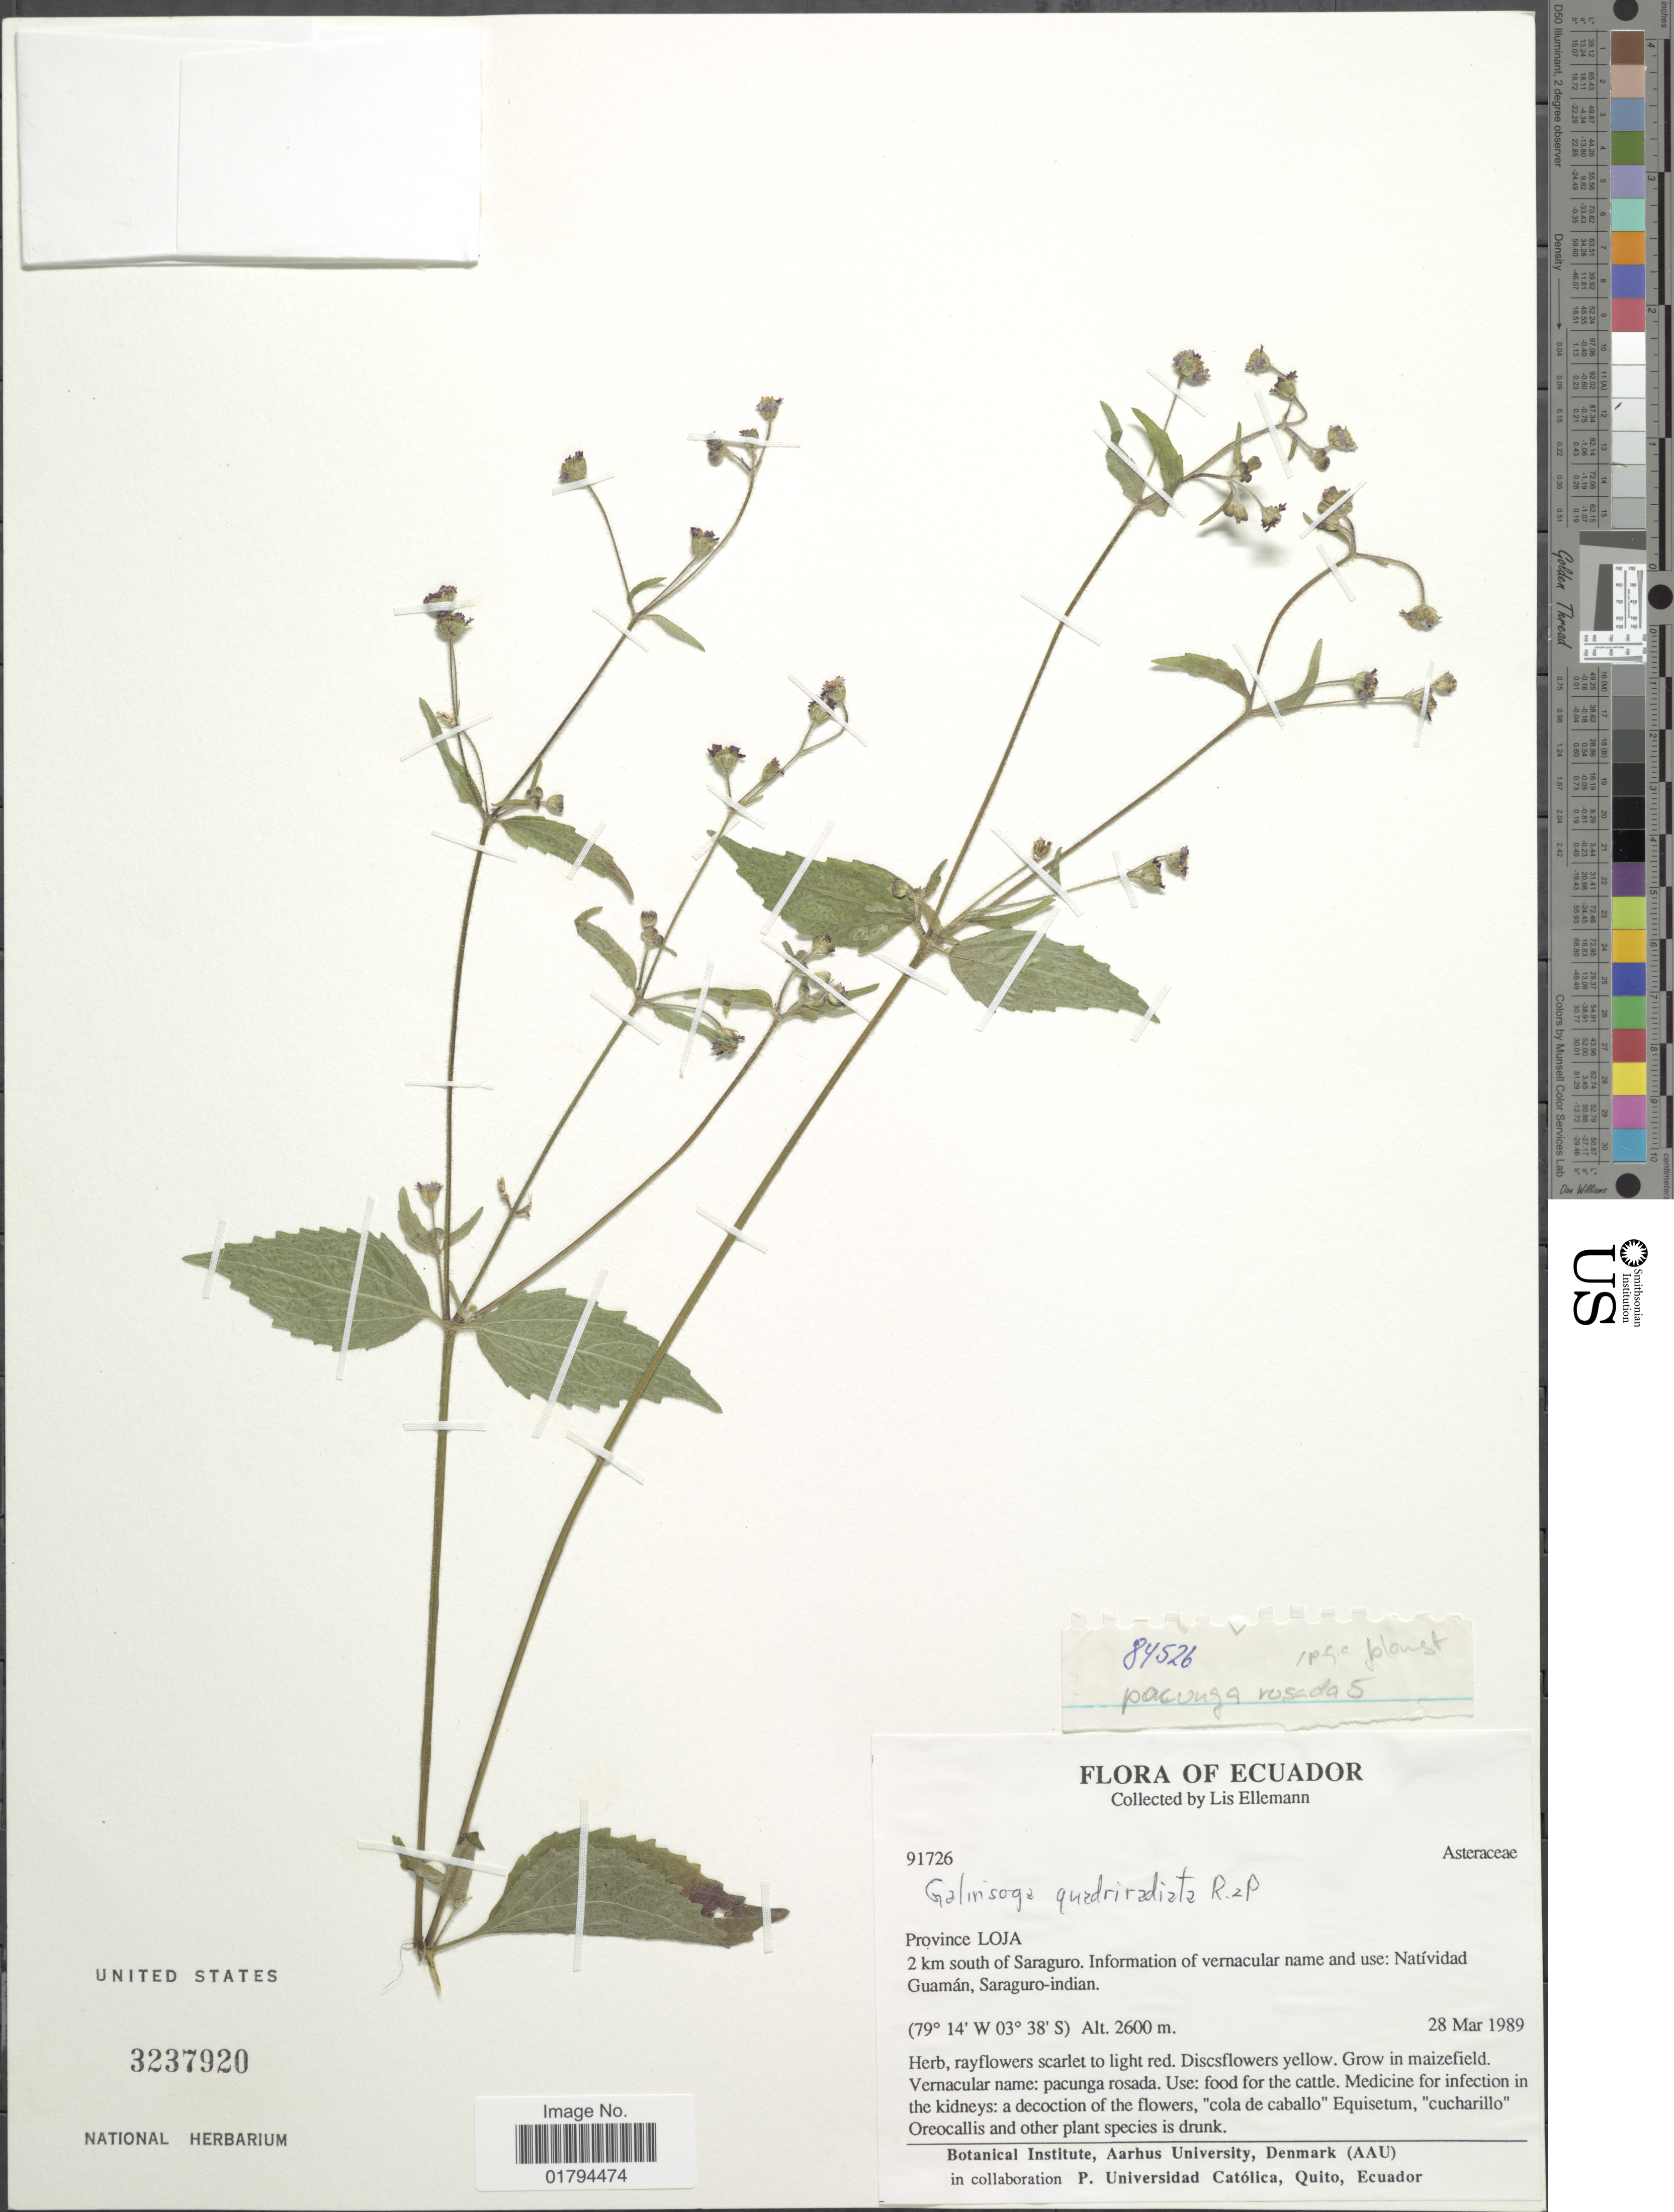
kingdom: Plantae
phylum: Tracheophyta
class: Magnoliopsida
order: Asterales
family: Asteraceae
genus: Galinsoga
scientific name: Galinsoga quadriradiata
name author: Ruiz & Pav.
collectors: L. Ellemann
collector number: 91726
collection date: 1989-03-28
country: Ecuador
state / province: Loja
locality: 2 km south of Saraguro. Natividad Guaman, Saraguro-indian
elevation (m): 2600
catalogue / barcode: US 3237920